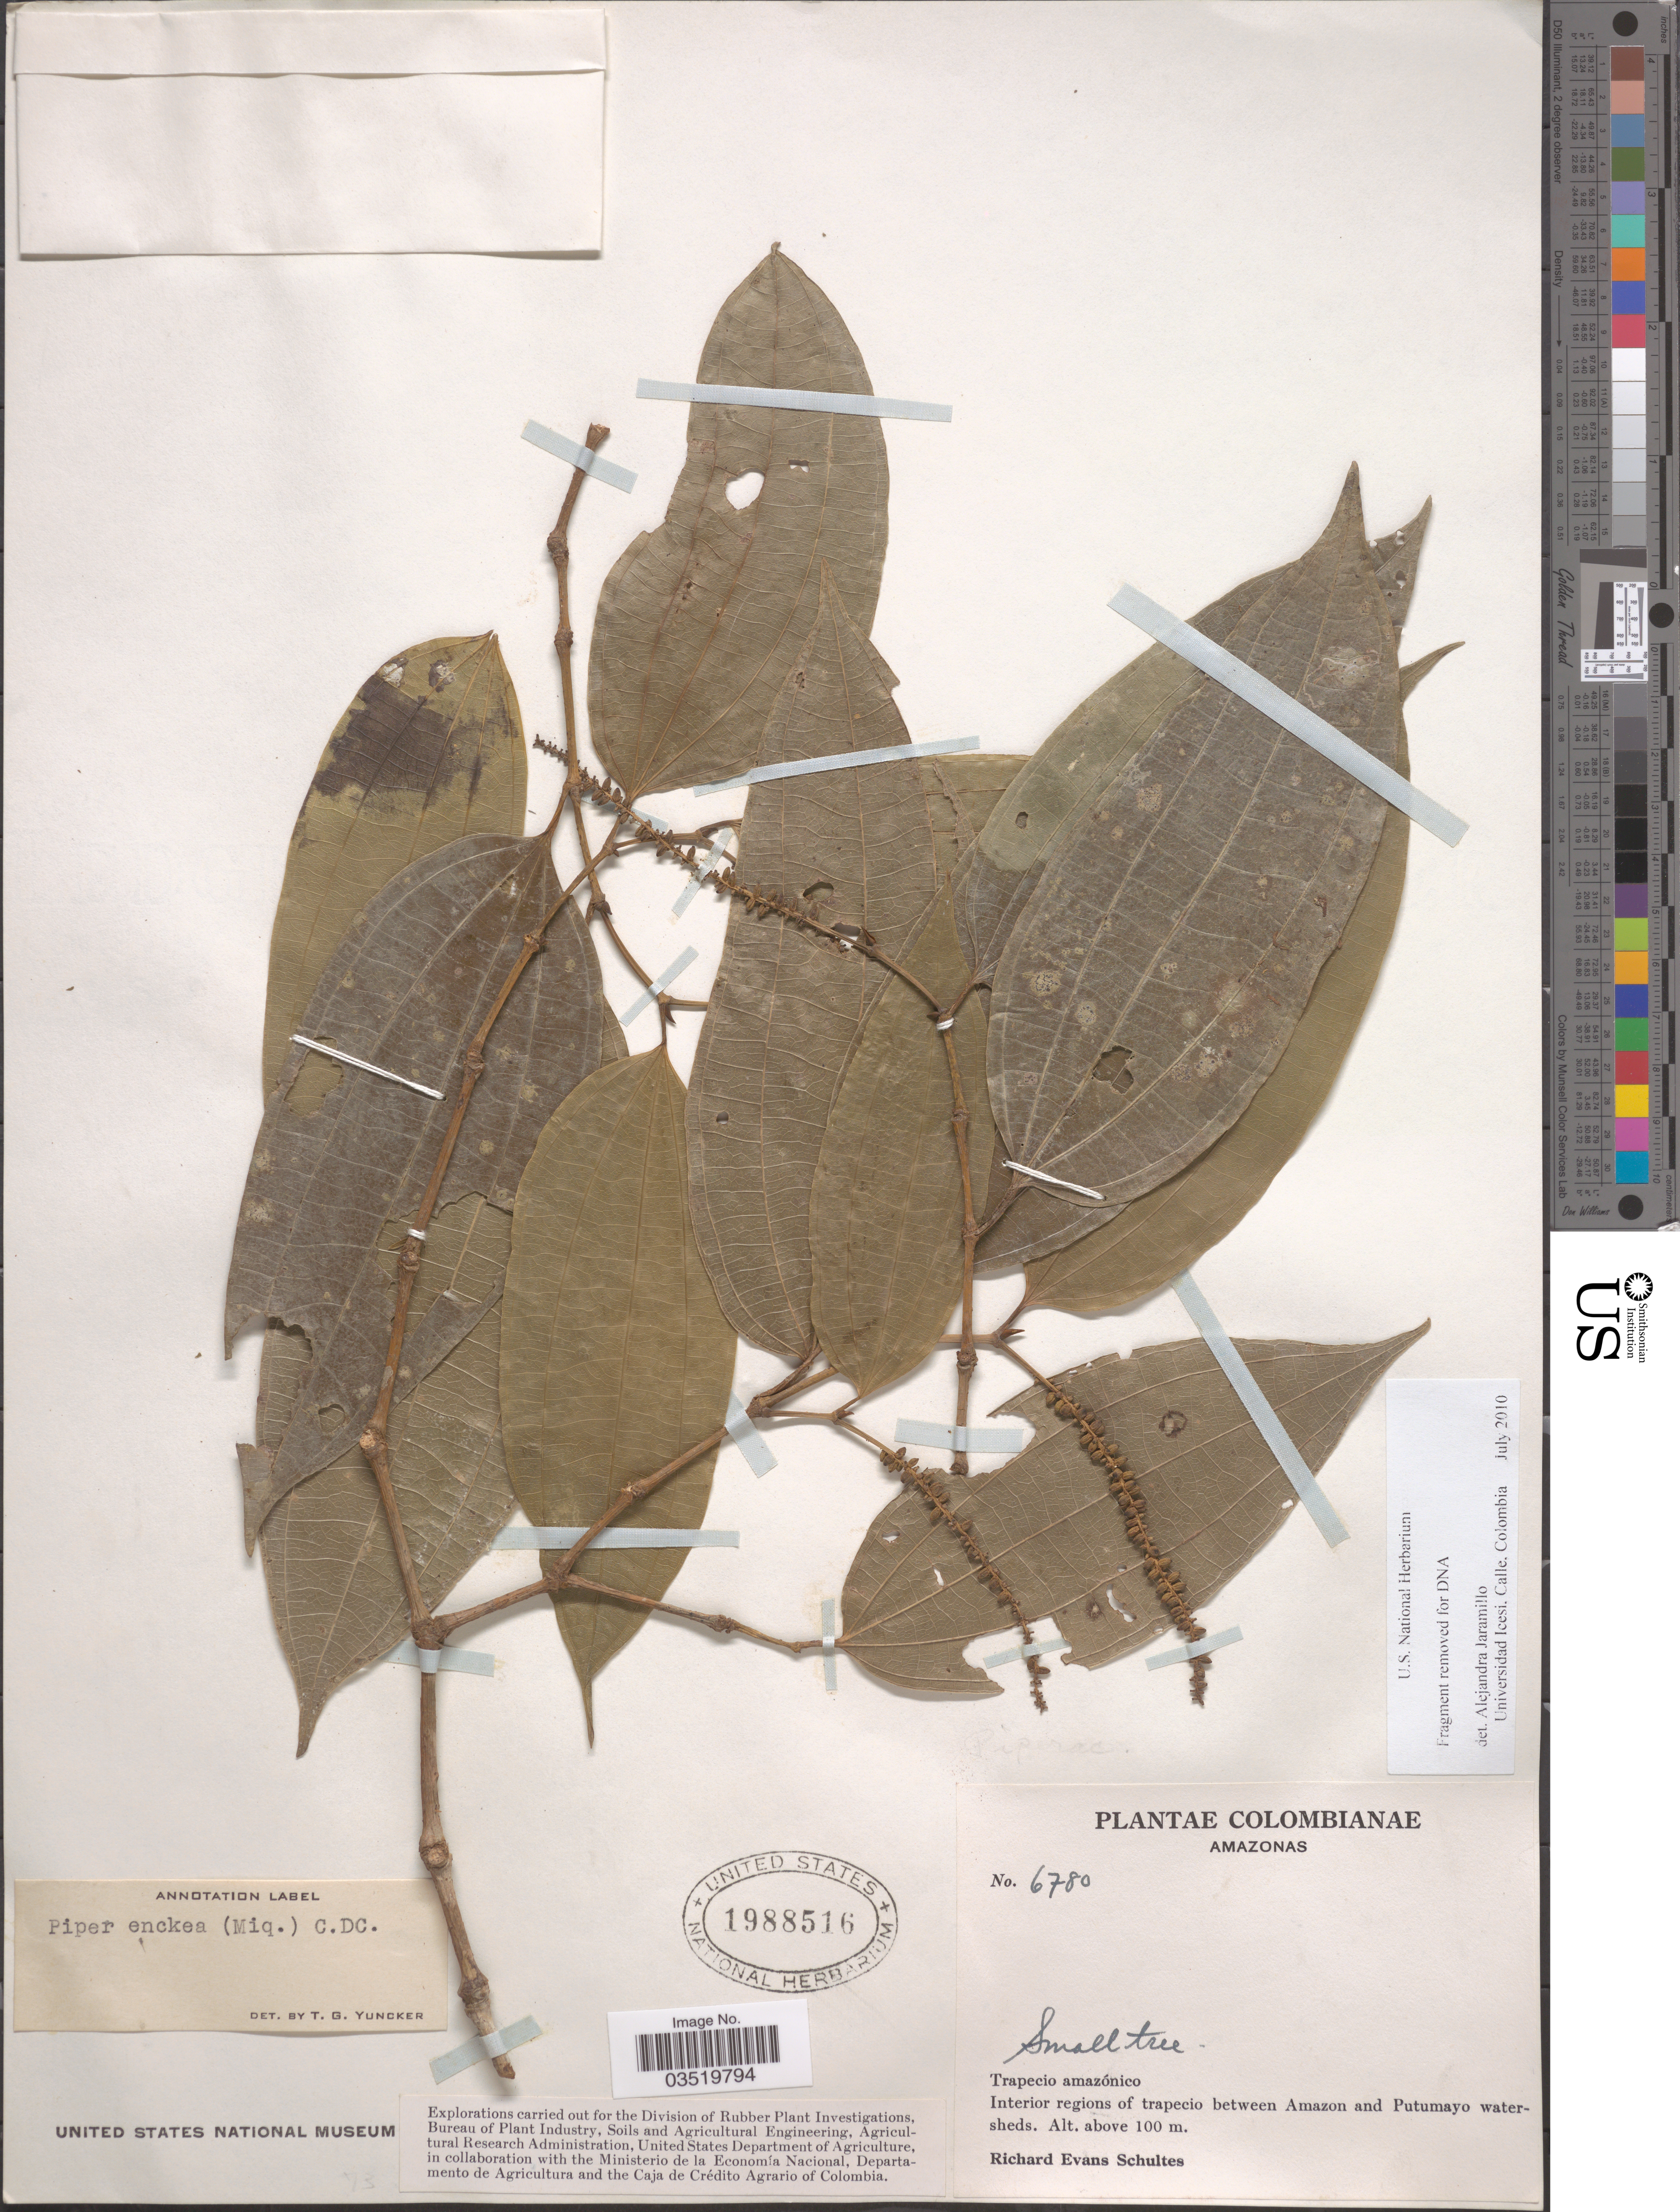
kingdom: Plantae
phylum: Tracheophyta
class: Magnoliopsida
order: Piperales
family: Piperaceae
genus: Piper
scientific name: Piper enckea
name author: C. DC.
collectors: R. E. Schultes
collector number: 6780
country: Colombia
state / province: Amazônas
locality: Trapecio amazónico. Interior regions of trapecio between Amazon and Putumayo watersheds.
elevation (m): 100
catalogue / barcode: US 1988516